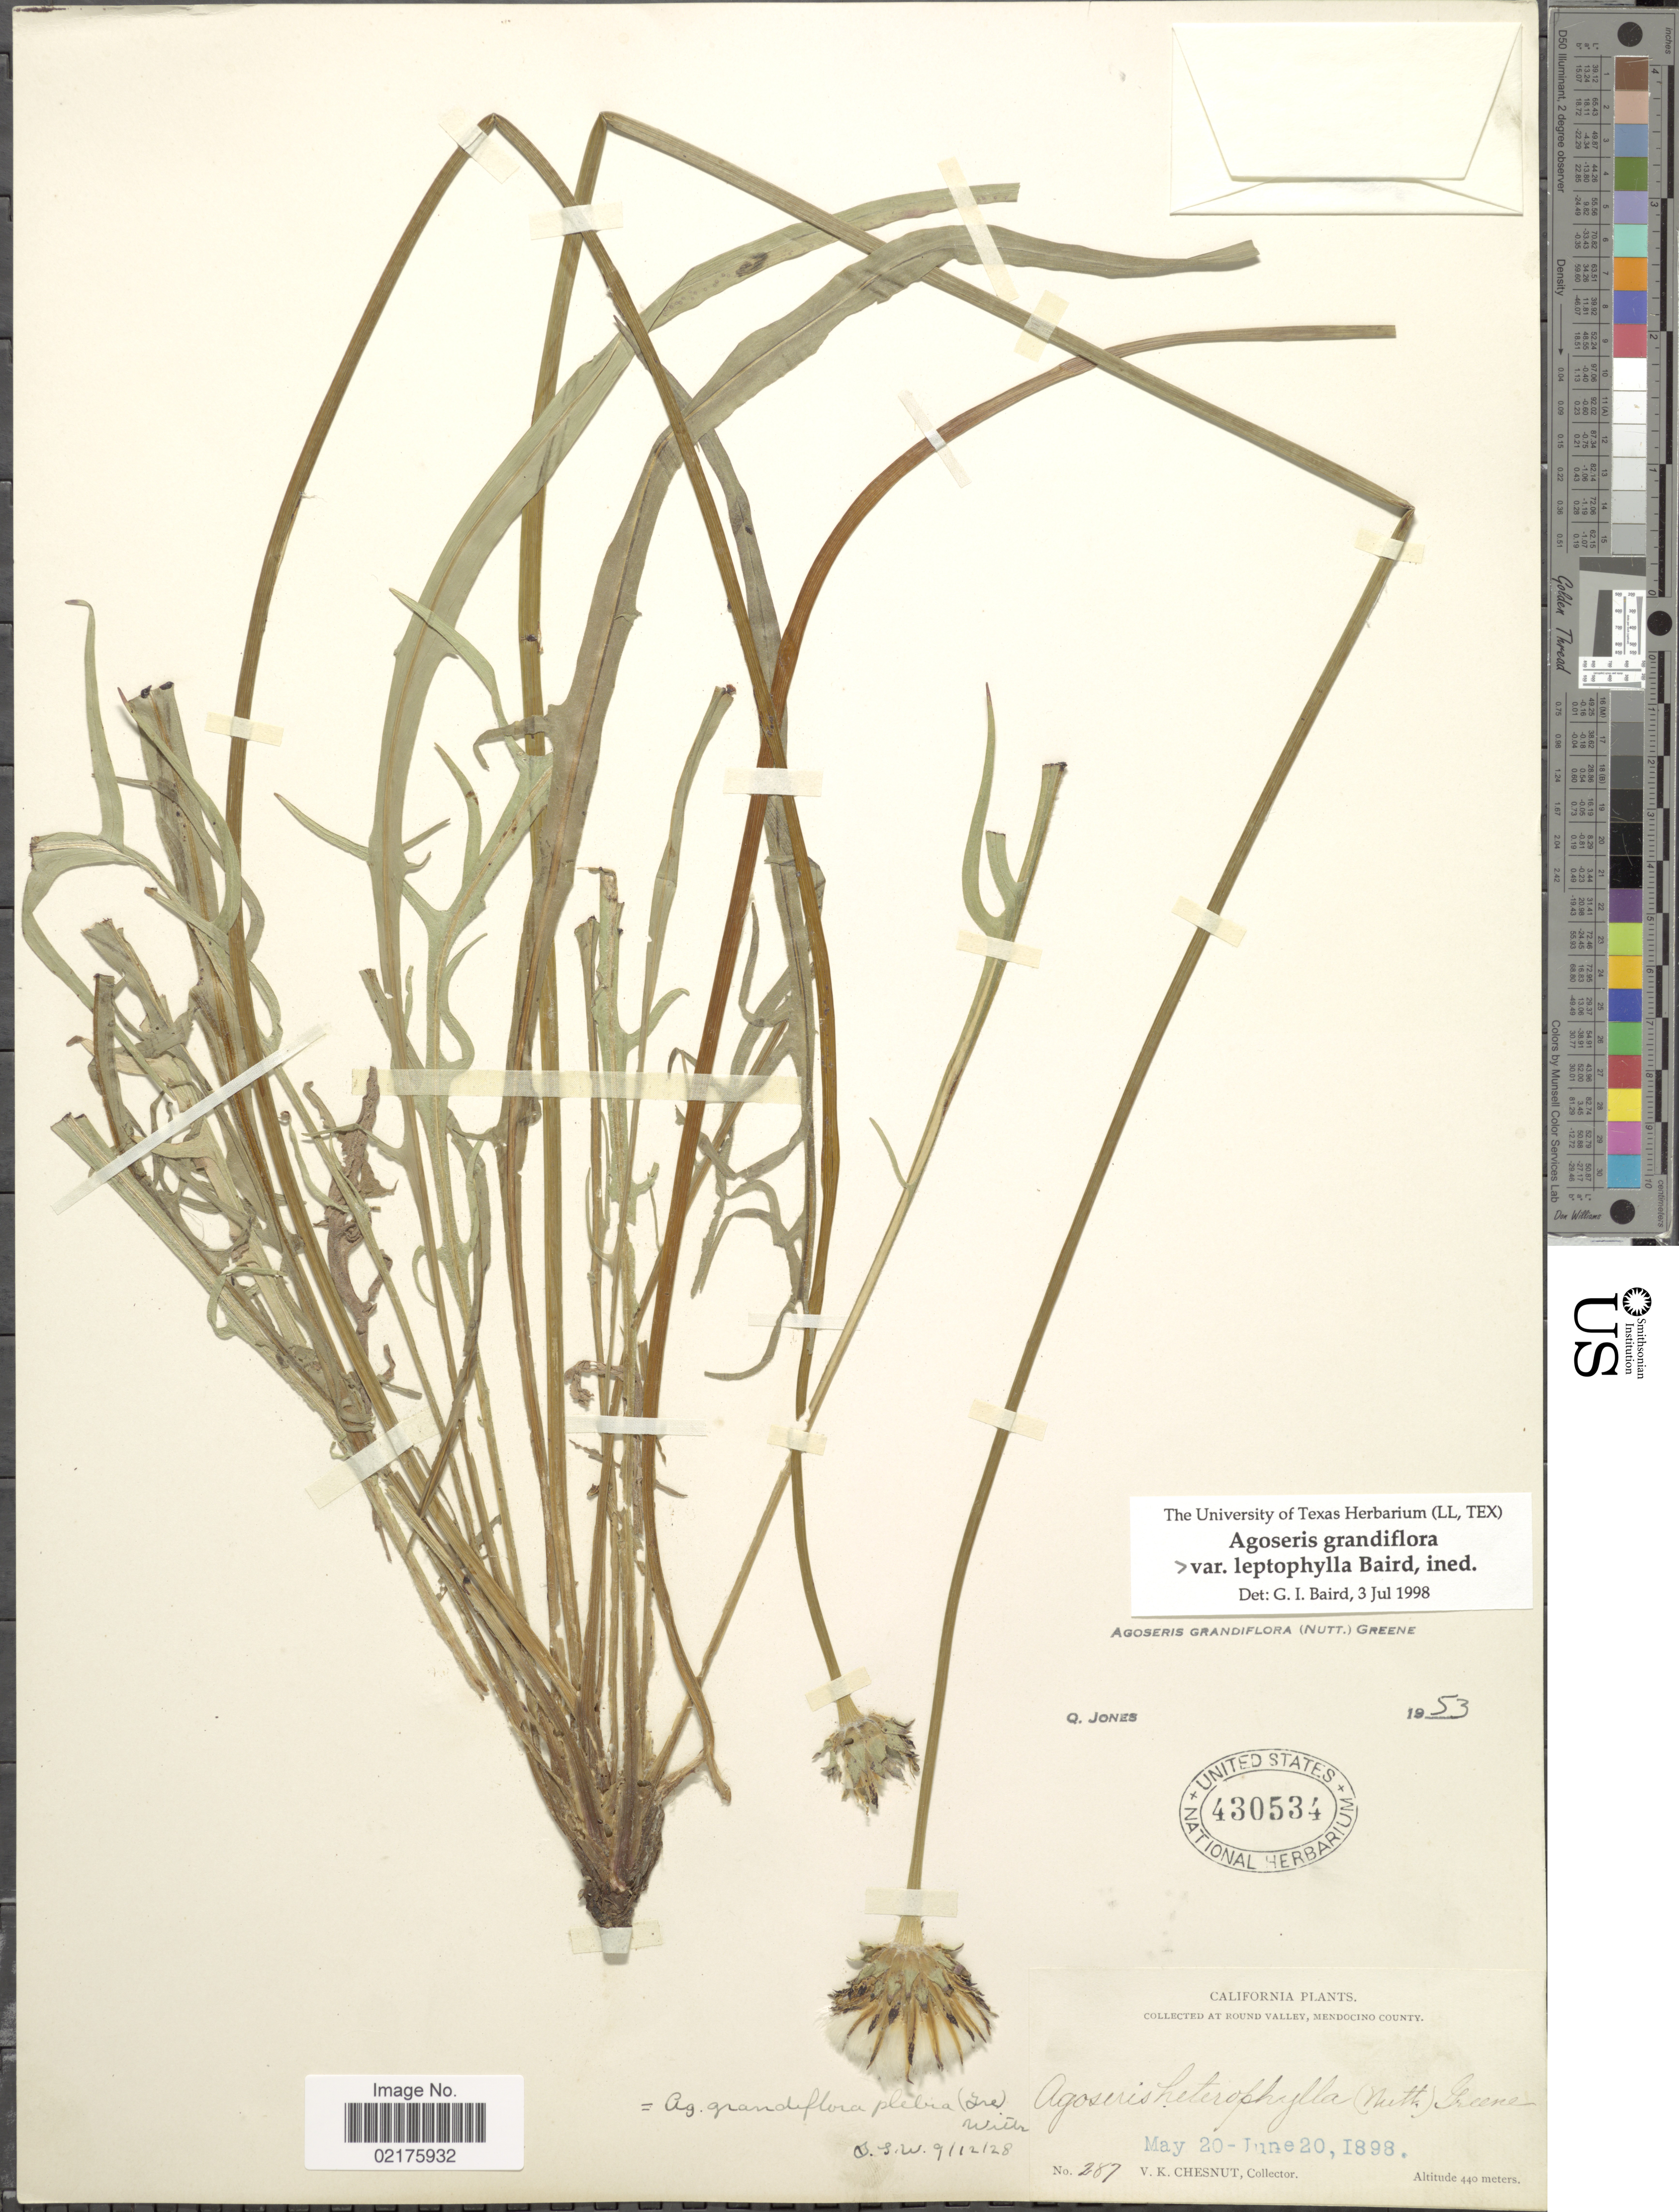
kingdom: Plantae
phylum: Tracheophyta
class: Magnoliopsida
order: Asterales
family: Asteraceae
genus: Agoseris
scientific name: Agoseris grandiflora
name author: (Nutt.) Greene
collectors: V. K. Chesnut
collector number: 287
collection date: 1898-05-20/1898-06-20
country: United States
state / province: California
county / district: Mendocino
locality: At Round Valley, Mendocino County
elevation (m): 440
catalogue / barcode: US 430534